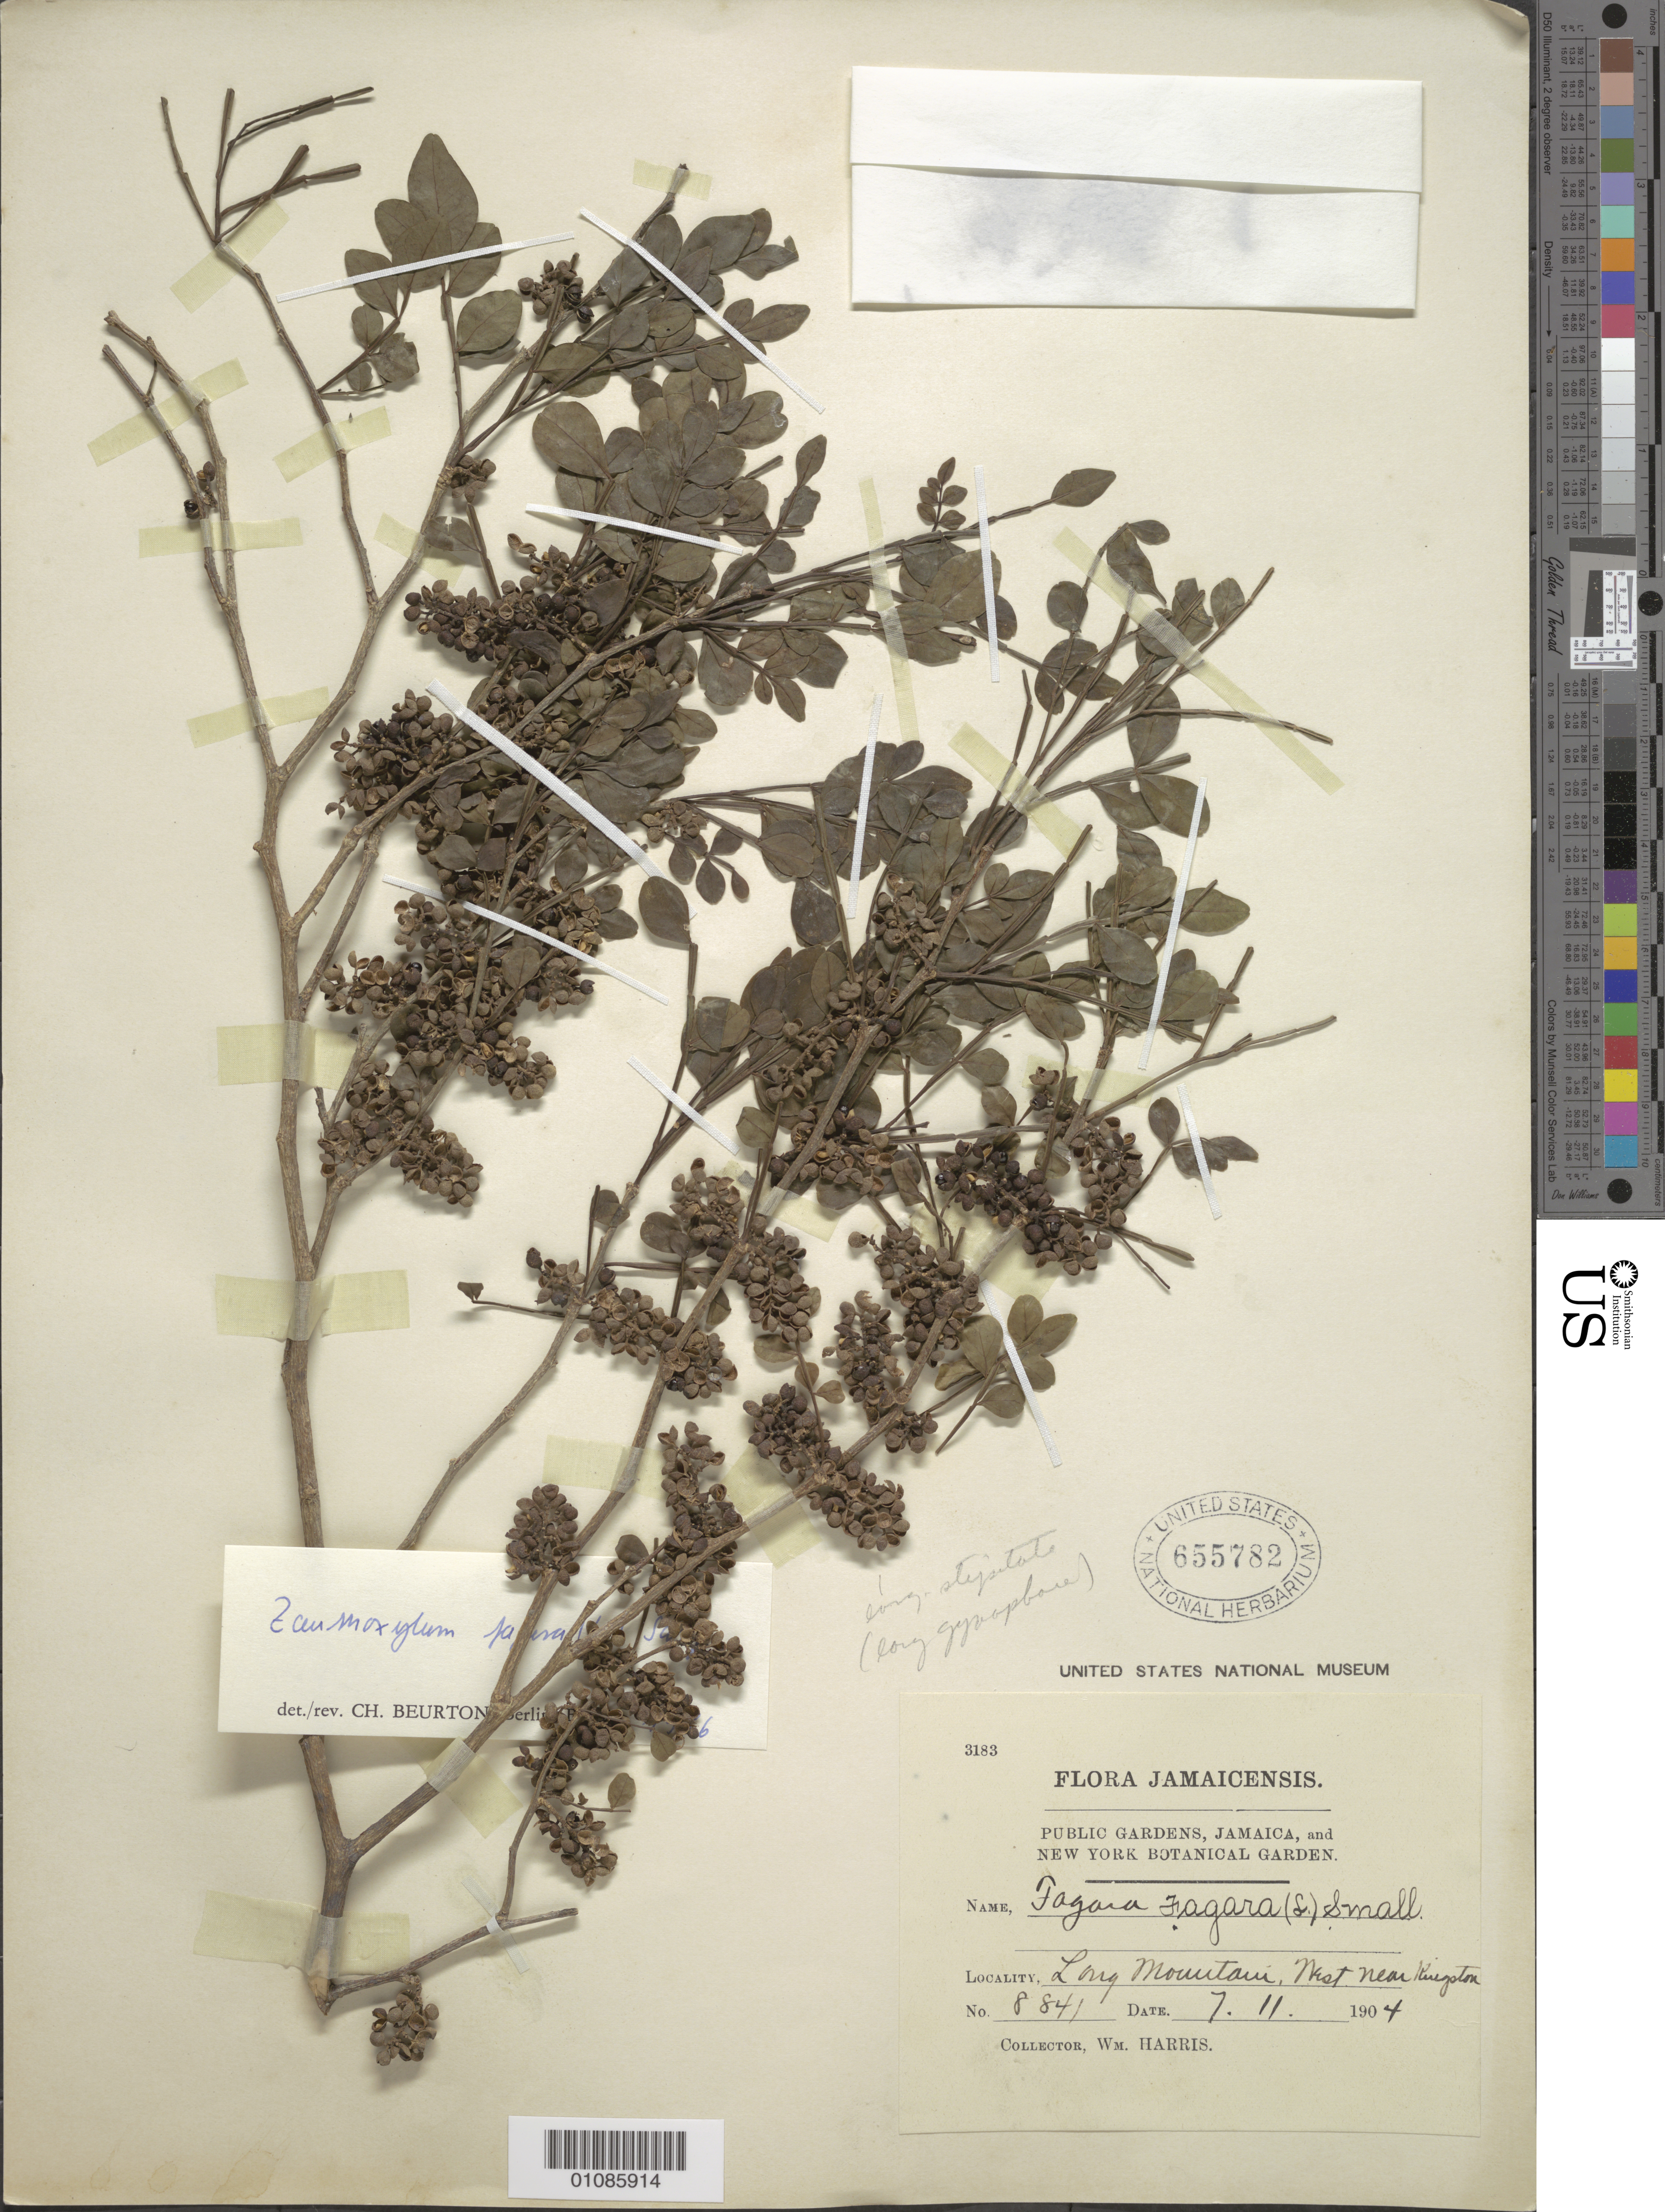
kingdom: Plantae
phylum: Tracheophyta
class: Magnoliopsida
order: Sapindales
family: Rutaceae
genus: Zanthoxylum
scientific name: Zanthoxylum fagara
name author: (L.) Sarg.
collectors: W. Harris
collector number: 8841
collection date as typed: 11 Jul 1904 or 07 Nov 1904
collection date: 1904-07-11 or 1904-11-07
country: Jamaica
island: Jamaica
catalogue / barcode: US 655782